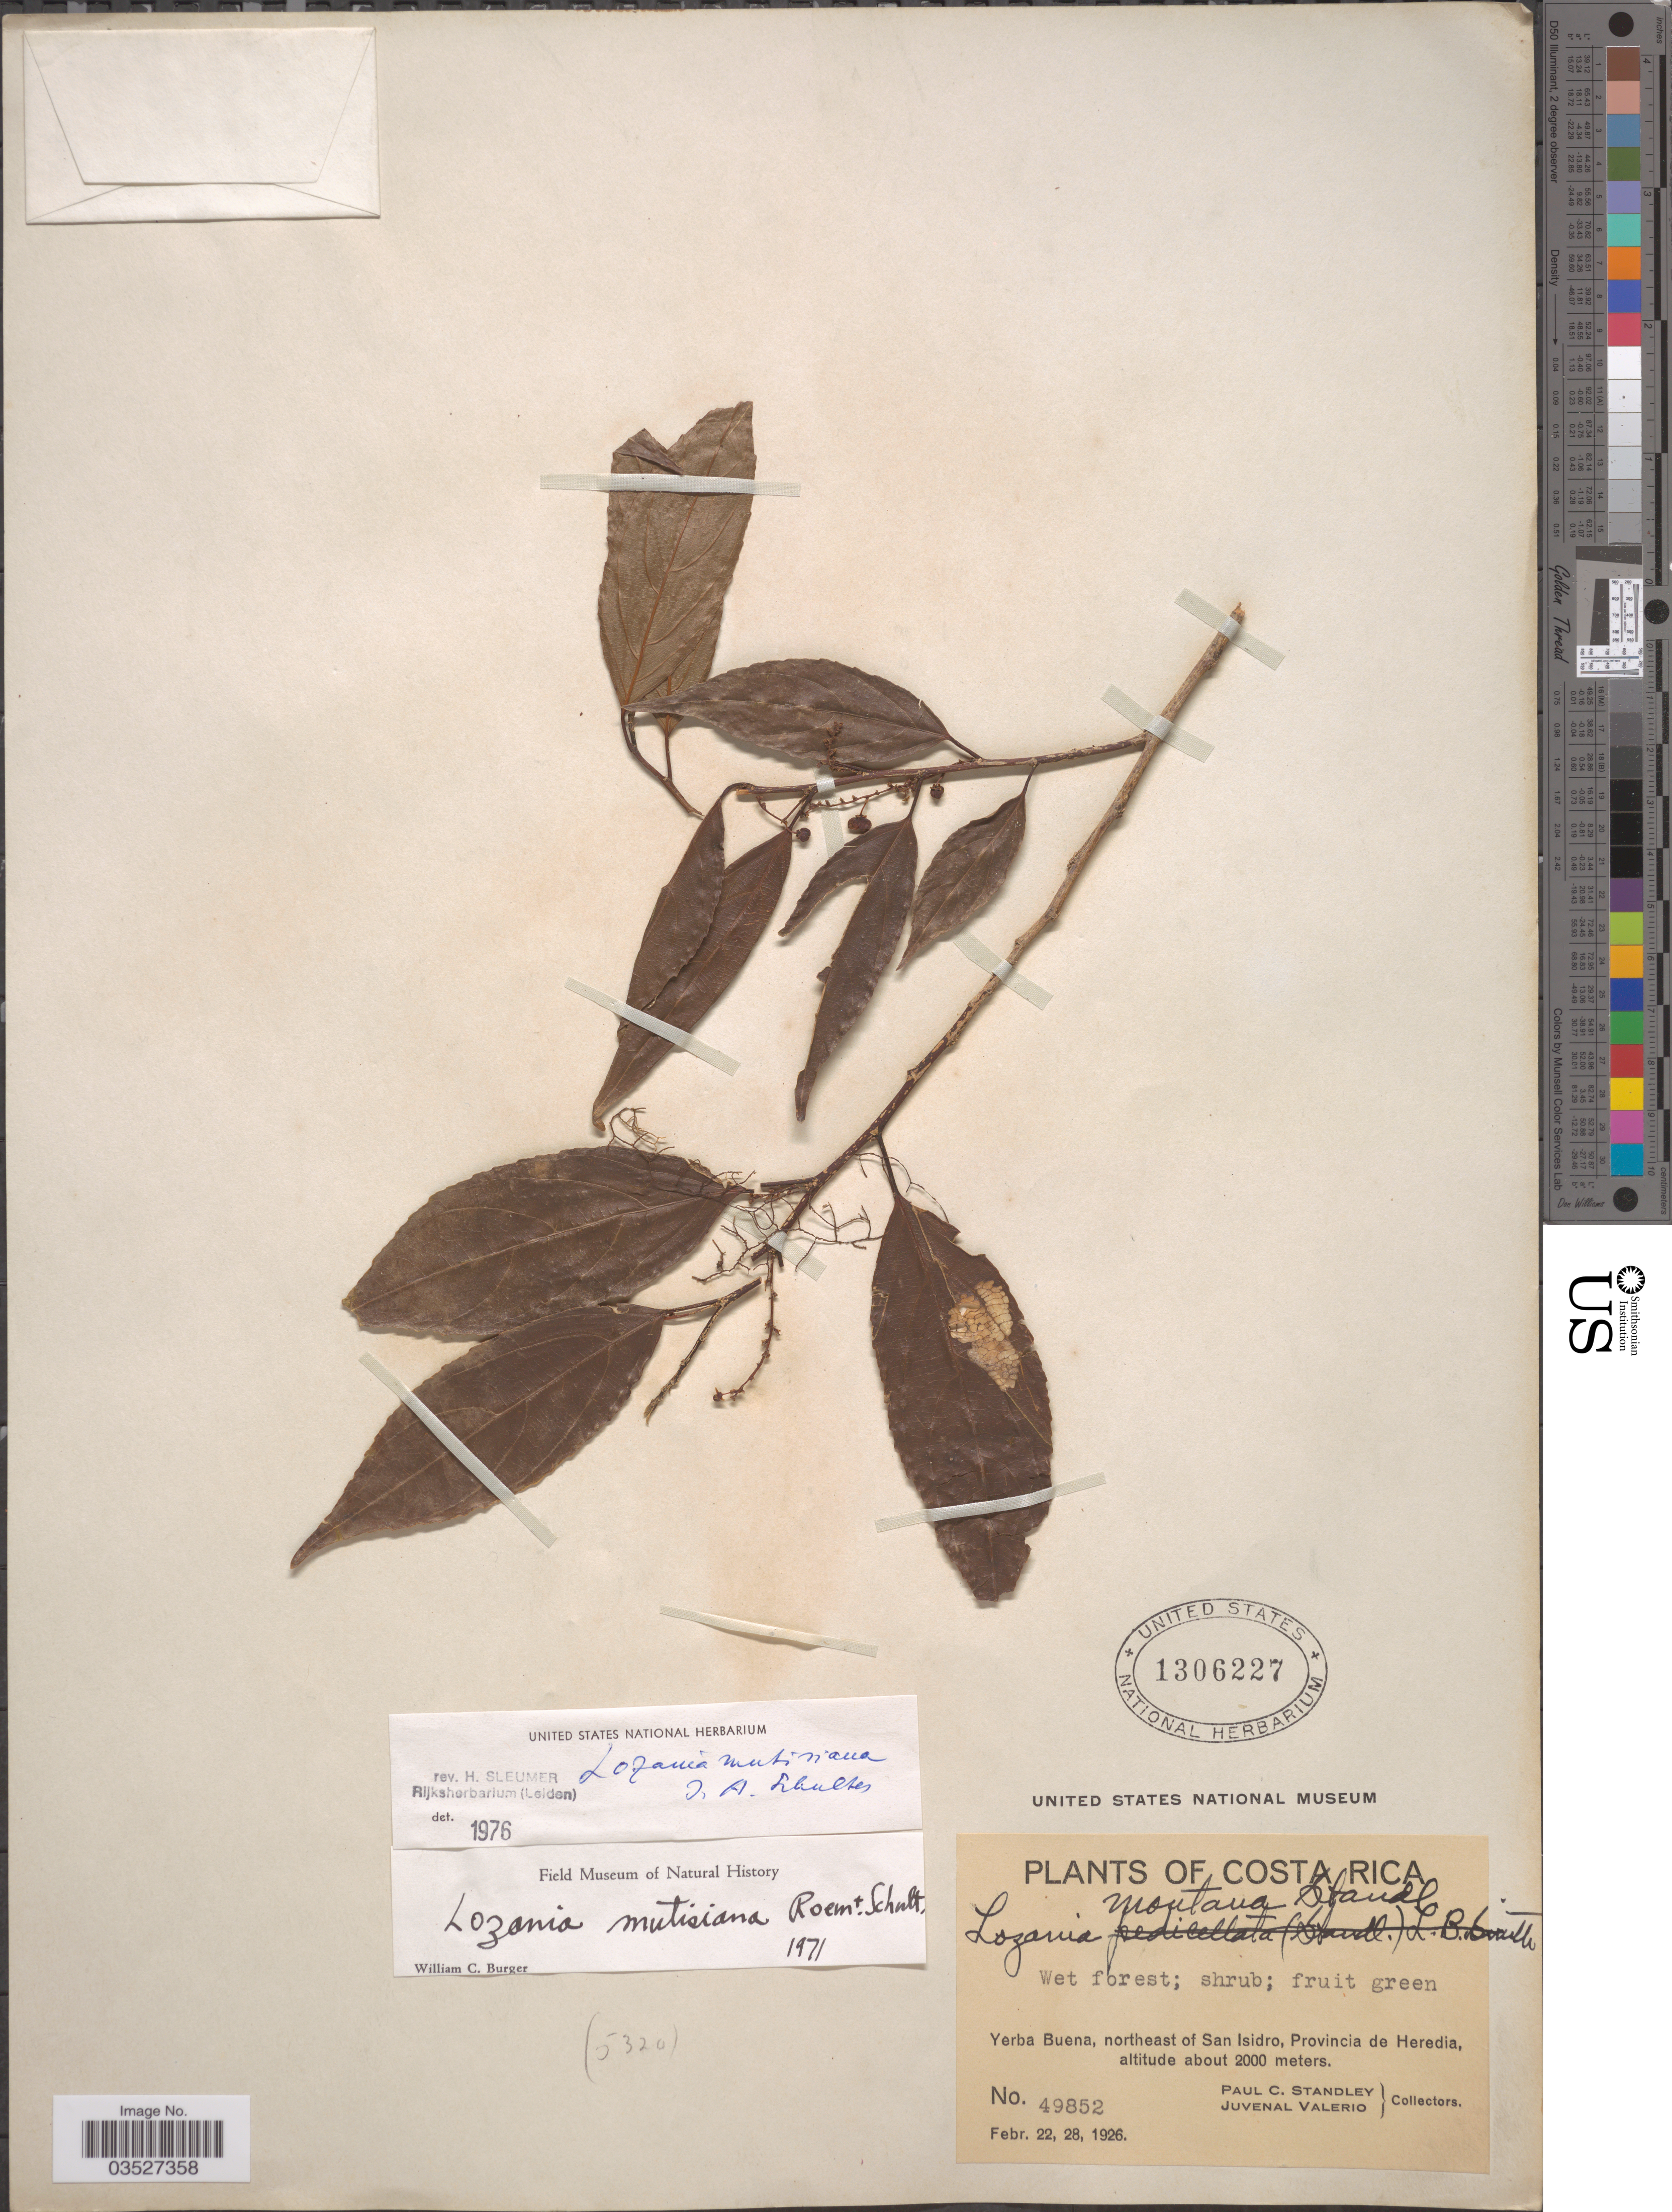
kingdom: Plantae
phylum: Tracheophyta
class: Magnoliopsida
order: Malpighiales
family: Lacistemataceae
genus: Lozania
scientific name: Lozania mutisiana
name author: Schult. in Roem. & Schult.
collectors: P. C. Standley & J. Valerio R.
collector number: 49852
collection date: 1926-02-22/1926-02-28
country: Costa Rica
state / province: Heredia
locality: Yerba Buena, northeast of San Isidro.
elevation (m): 2000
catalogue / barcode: US 1306227